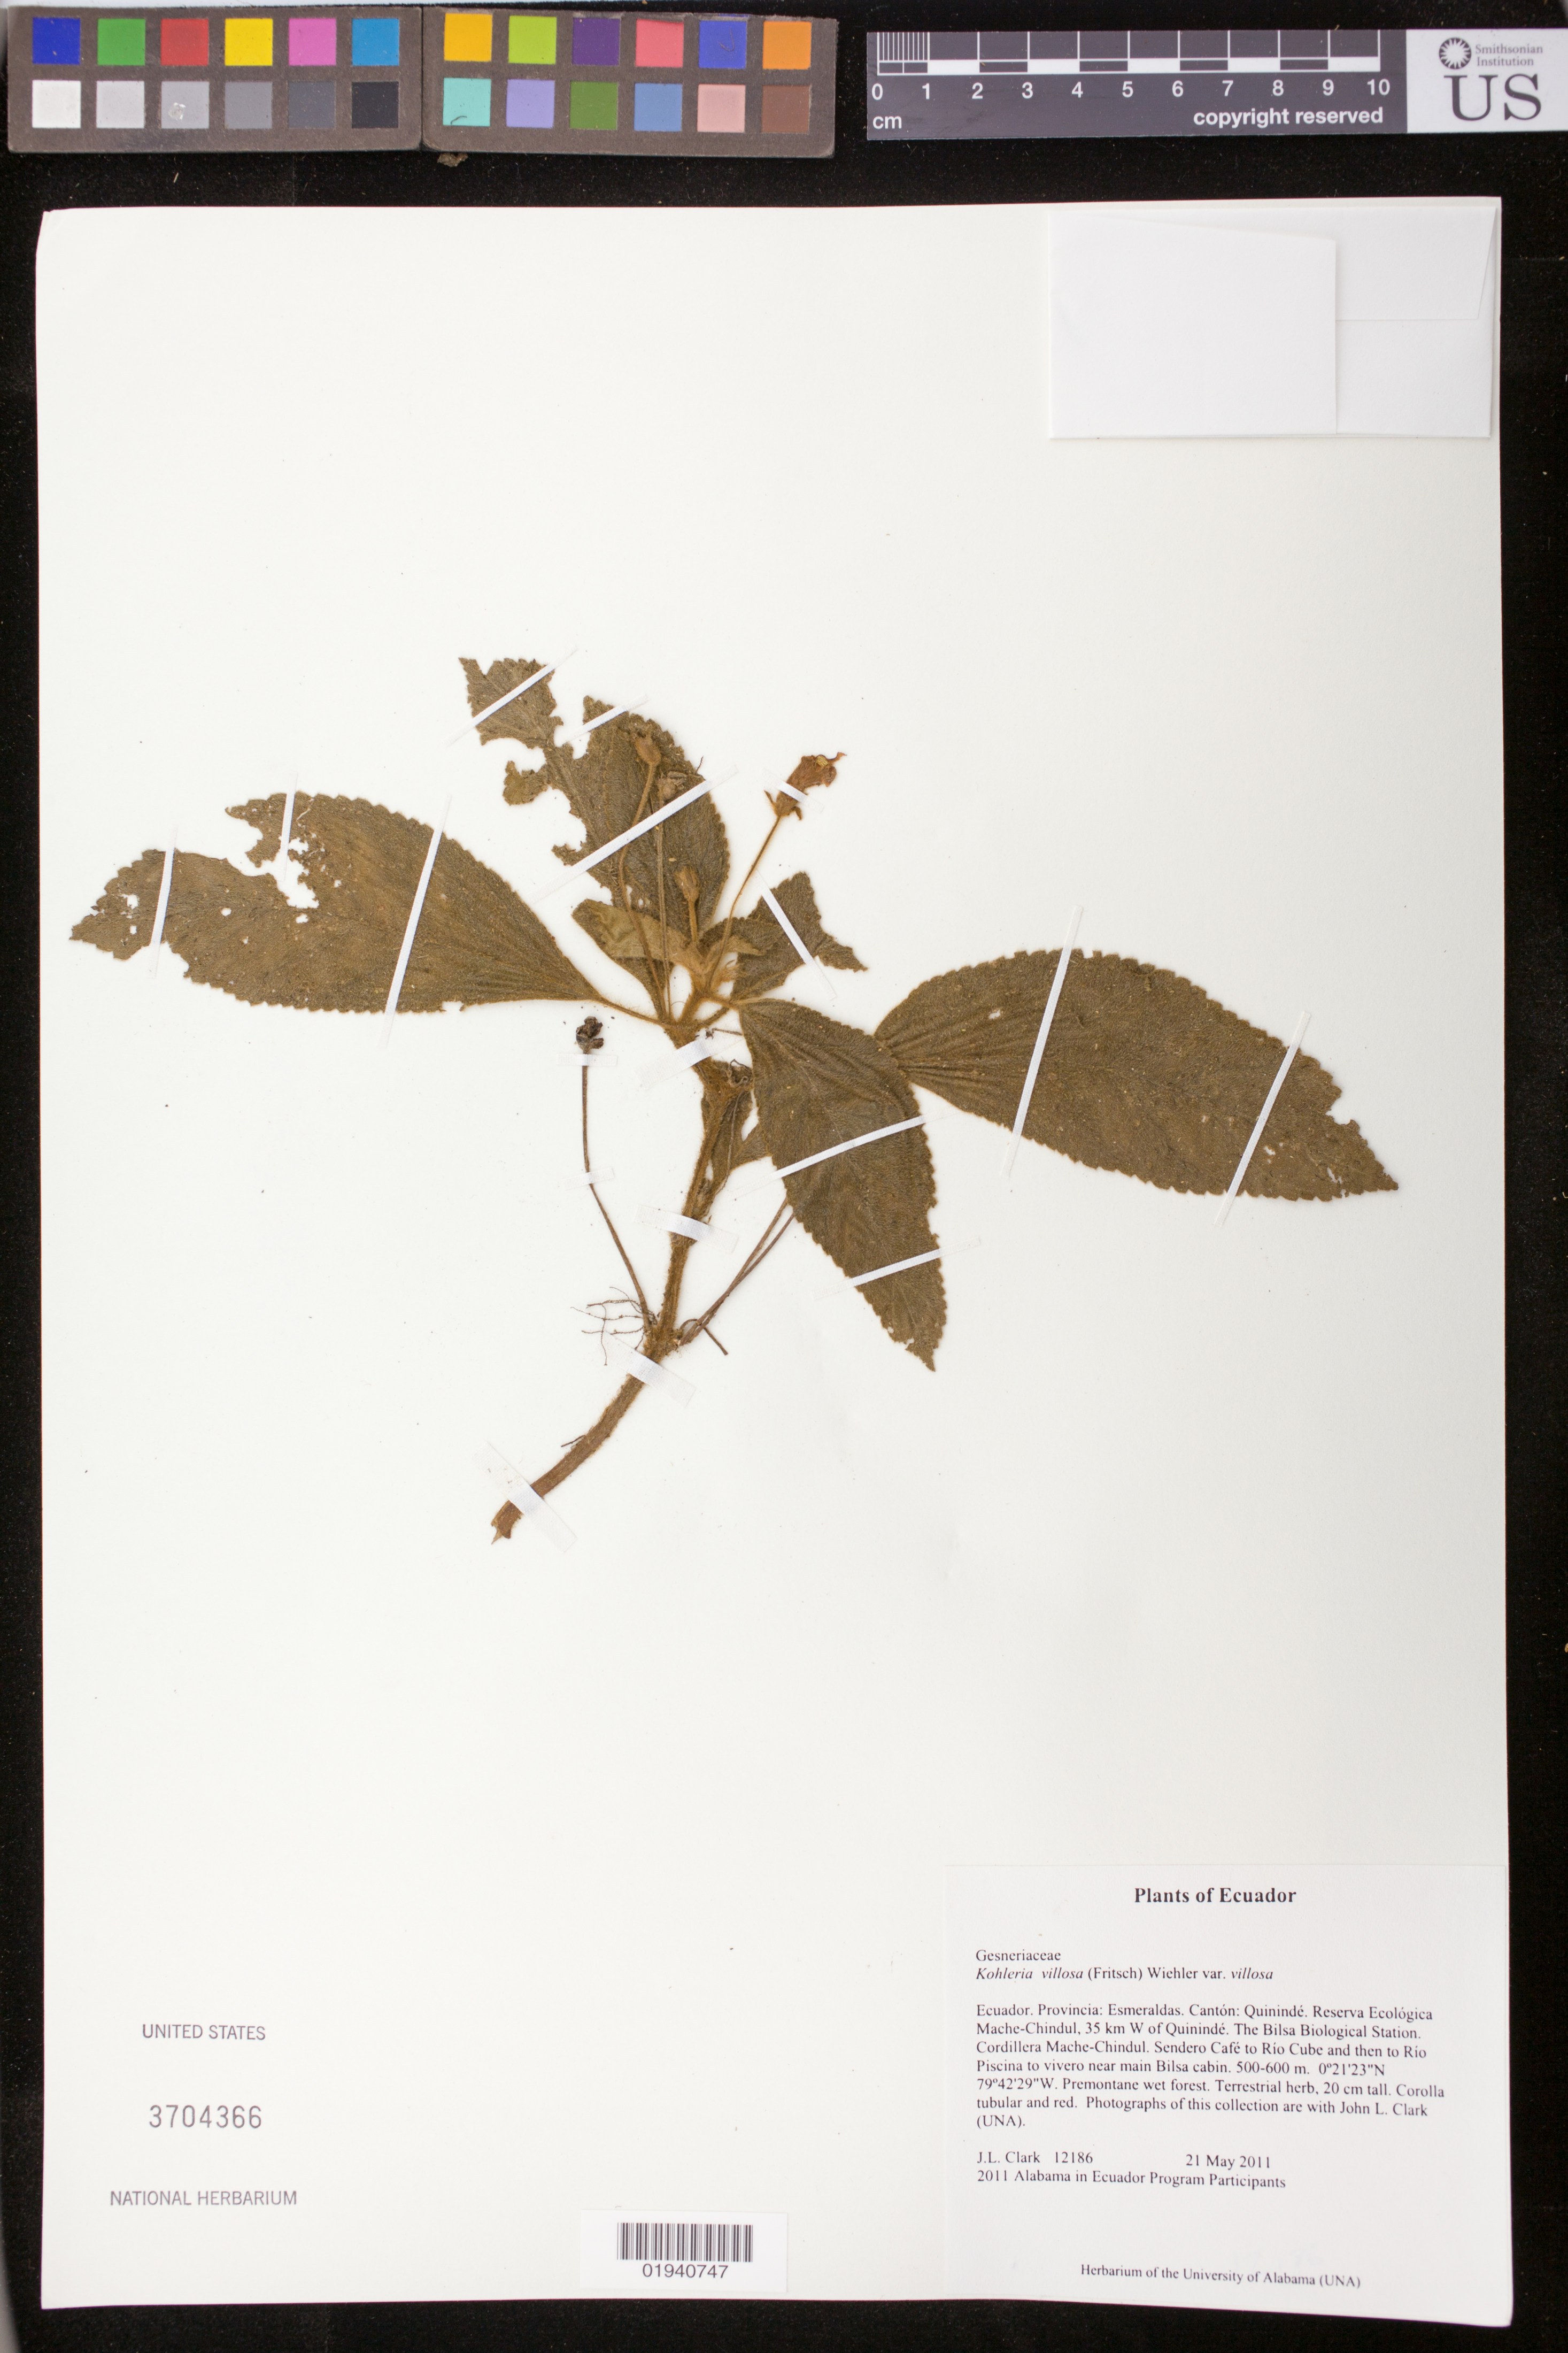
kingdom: Plantae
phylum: Tracheophyta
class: Magnoliopsida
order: Lamiales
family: Gesneriaceae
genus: Kohleria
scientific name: Kohleria villosa var. villosa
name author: (Fritsch) Wiehler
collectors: J. L. Clark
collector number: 12186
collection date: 2011-05-21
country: Ecuador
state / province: Esmeraldas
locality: Canton: Quininde, Reserva Ecologica Mache-Chindul, 35 km W of Quininde. Bilsa Biological Station. Cordillera Mache-Chindul. Sendero Cafe to Rio Cube and then to Rio Piscina to vivero near main Bilsa cabin.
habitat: Premontane wet forest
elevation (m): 500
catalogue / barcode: US 3704366